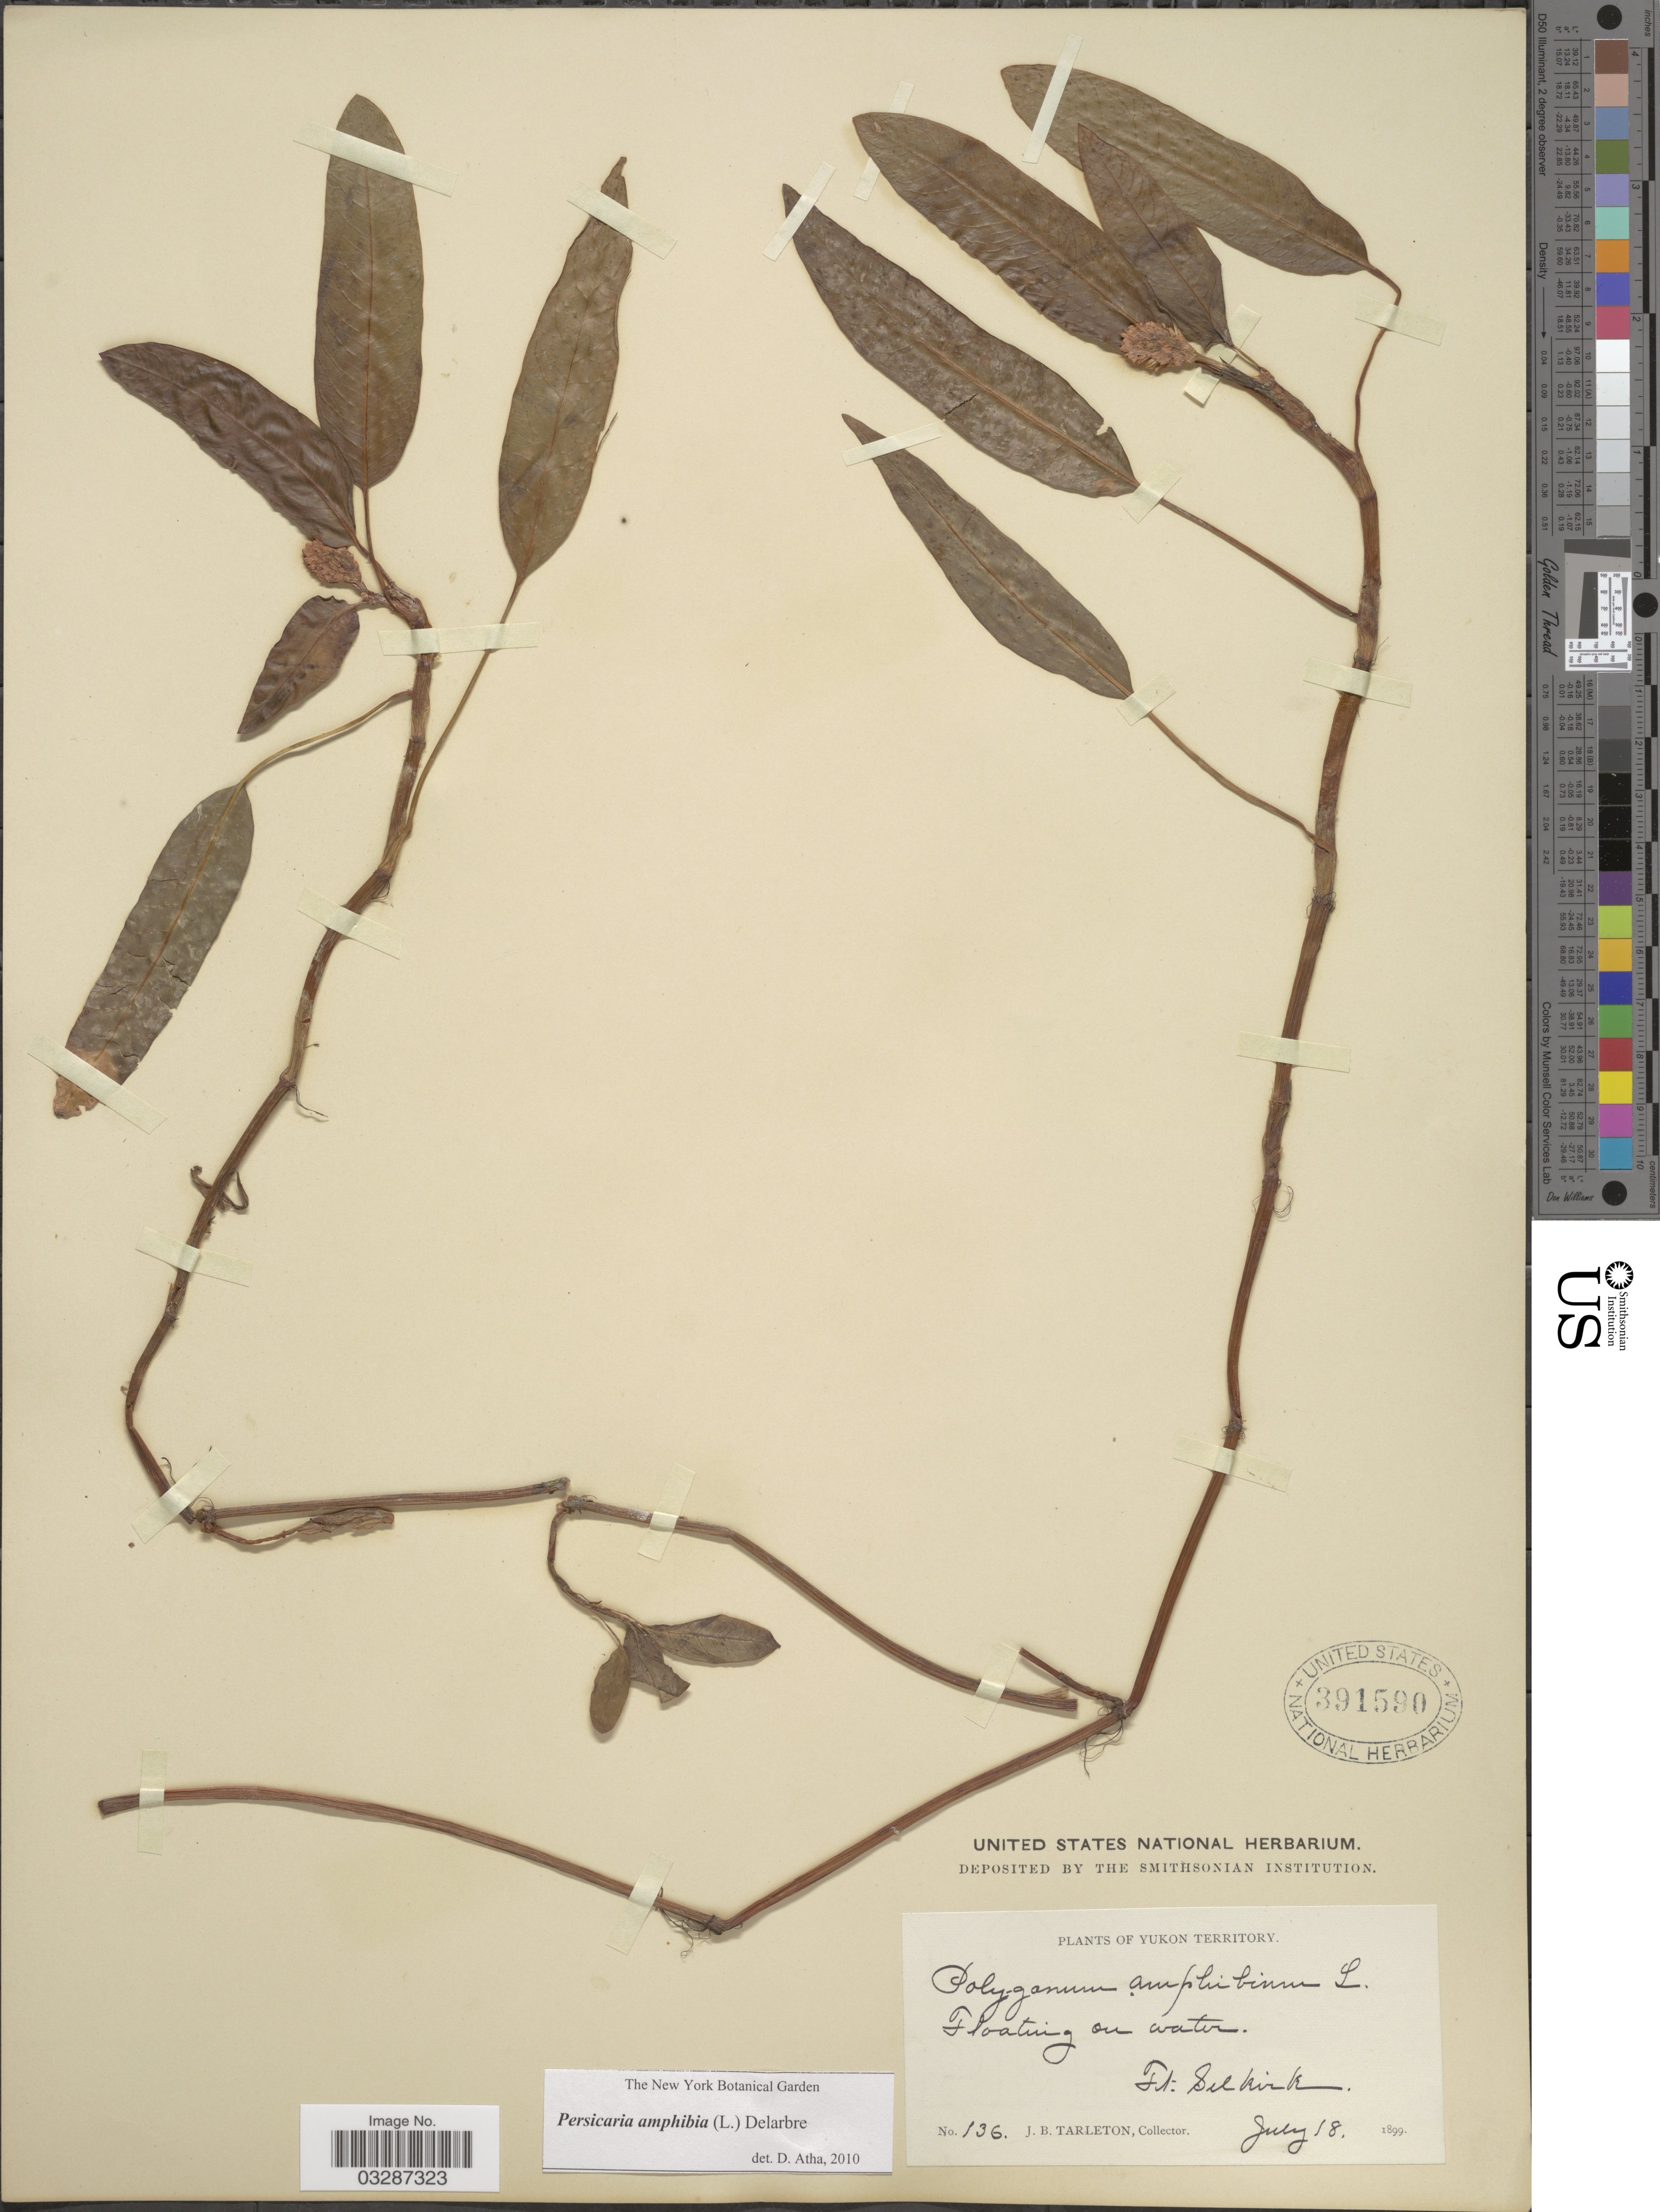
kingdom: Plantae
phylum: Tracheophyta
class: Magnoliopsida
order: Caryophyllales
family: Polygonaceae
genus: Persicaria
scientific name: Persicaria amphibia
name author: (L.) Delarbre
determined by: Atha, D. E.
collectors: J. Tarleton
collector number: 136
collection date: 1899-07-18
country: Canada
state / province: Yukon Territory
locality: Ft: Selkirk.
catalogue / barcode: US 391590